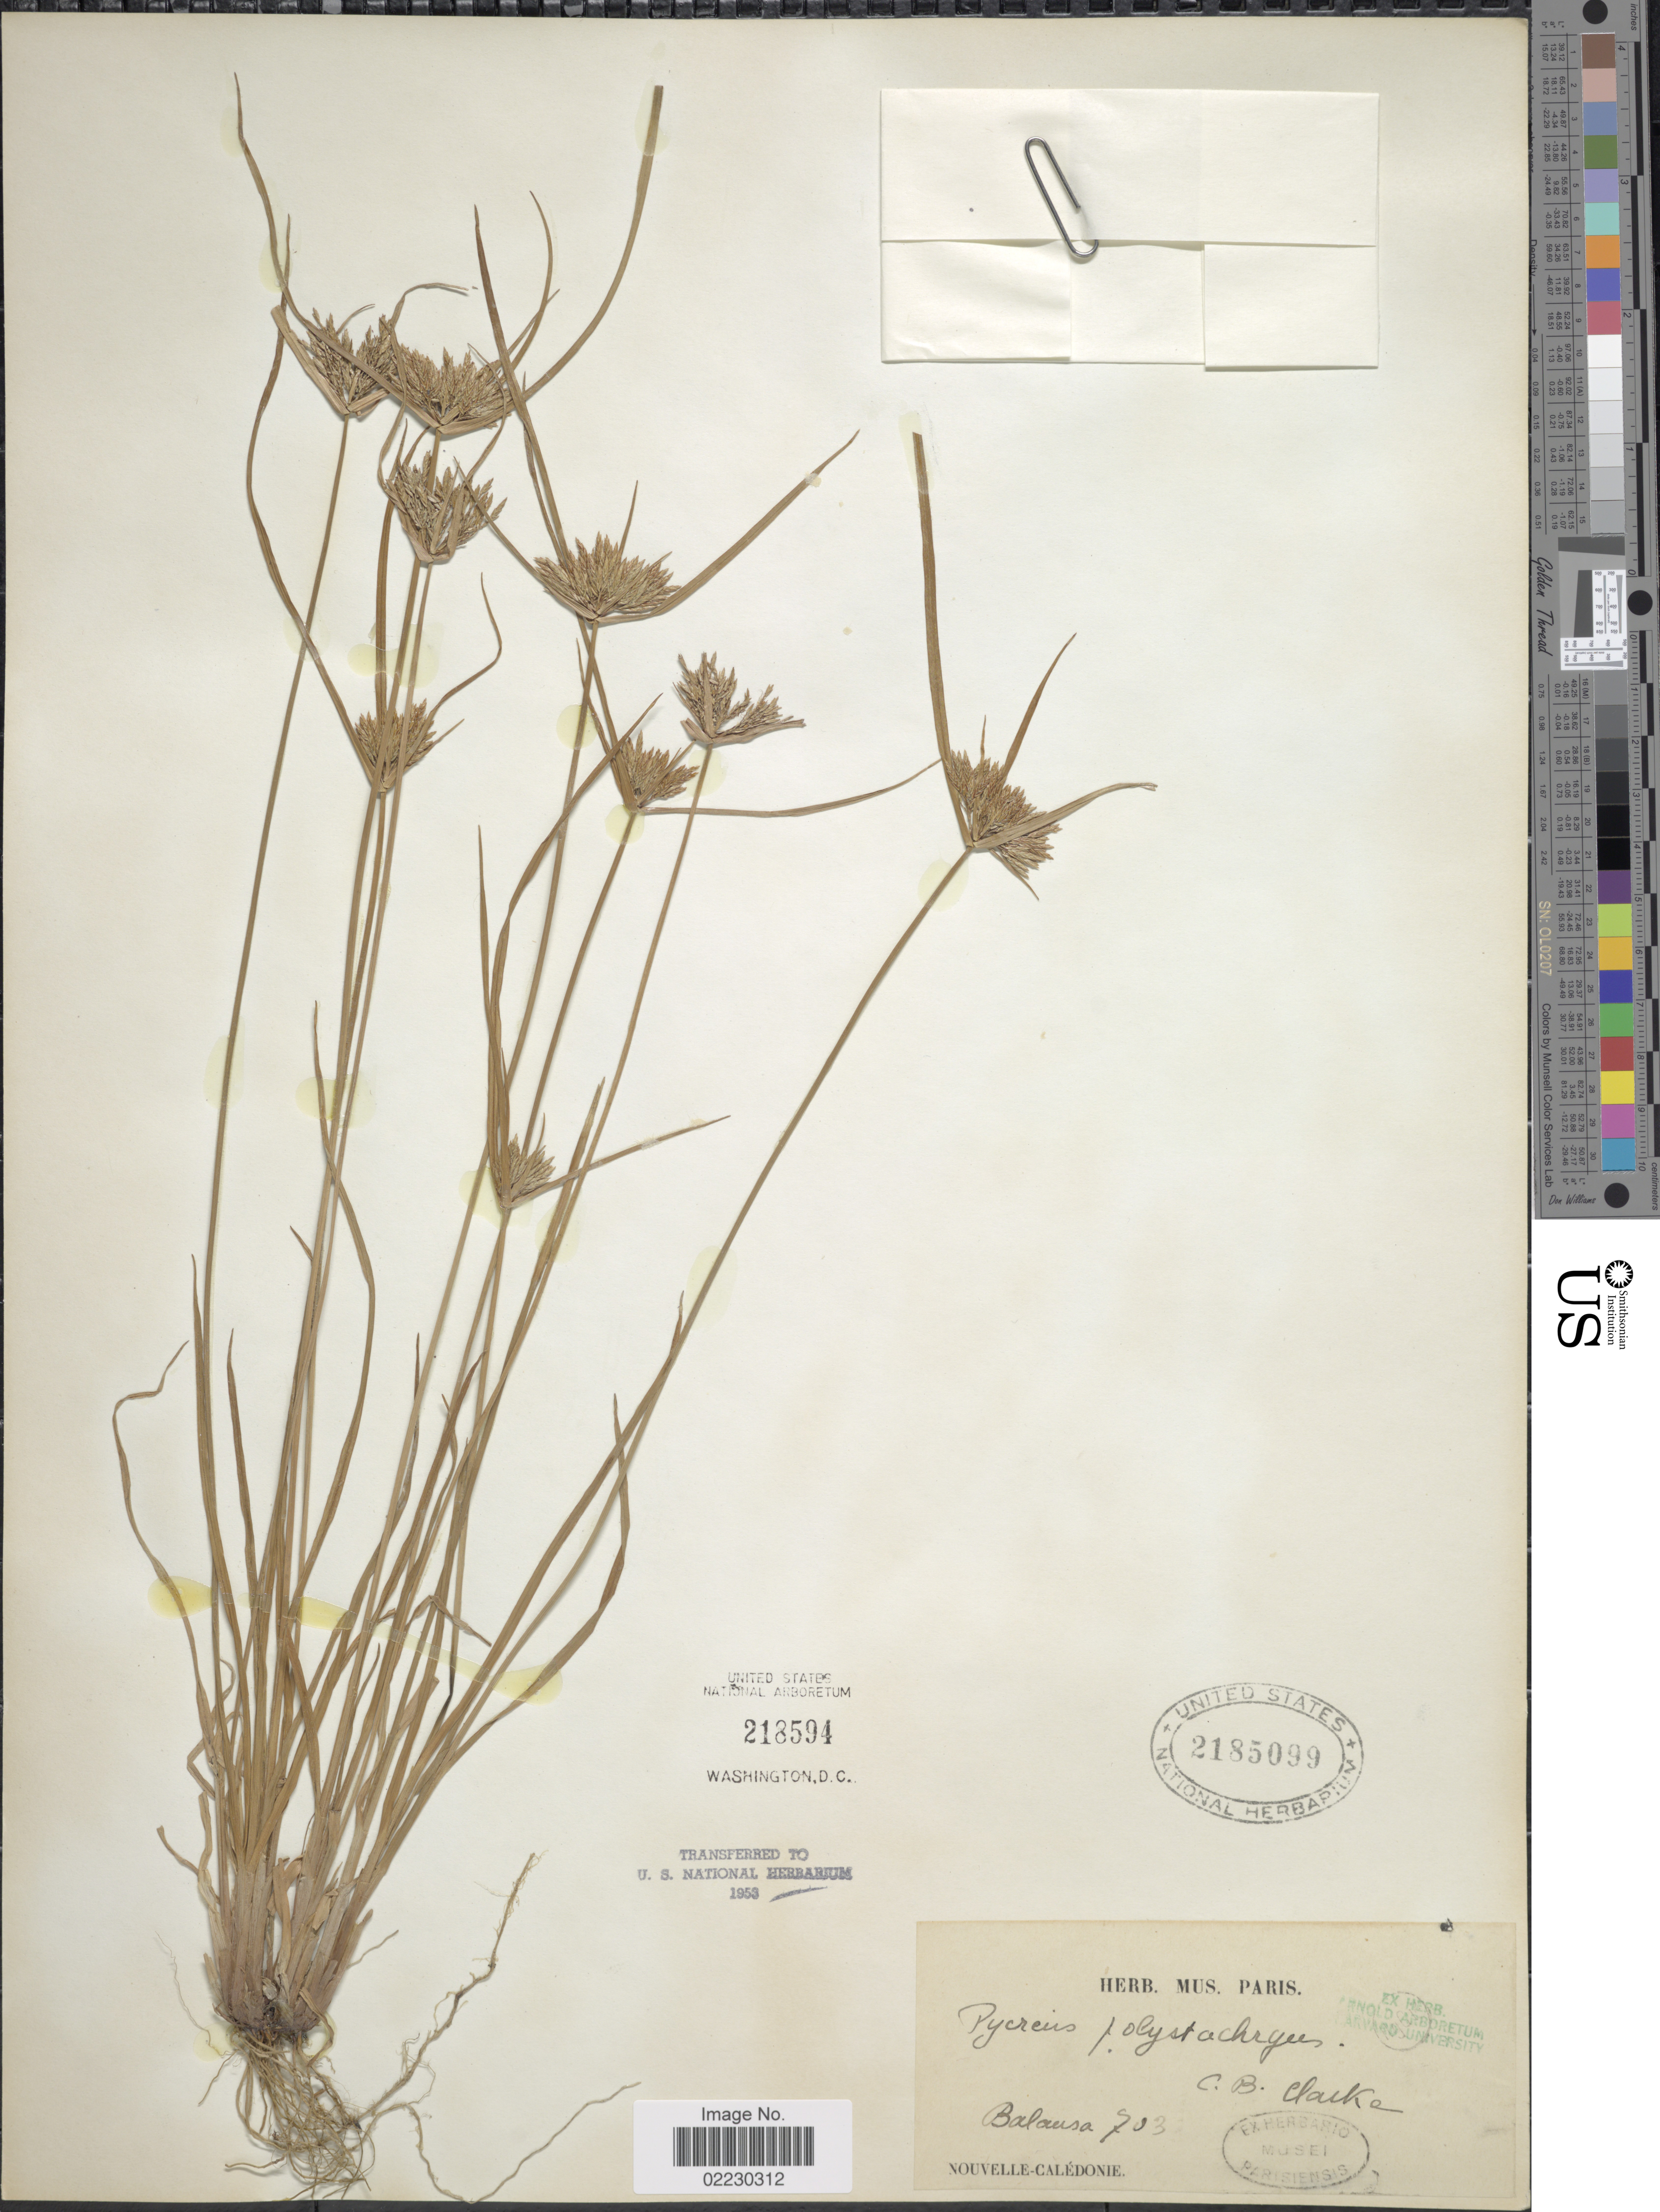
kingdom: Plantae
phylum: Tracheophyta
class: Liliopsida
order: Poales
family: Cyperaceae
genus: Cyperus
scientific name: Cyperus polystachyos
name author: Rottb.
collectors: -. Balansa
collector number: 703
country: New Caledonia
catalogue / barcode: US 2185099